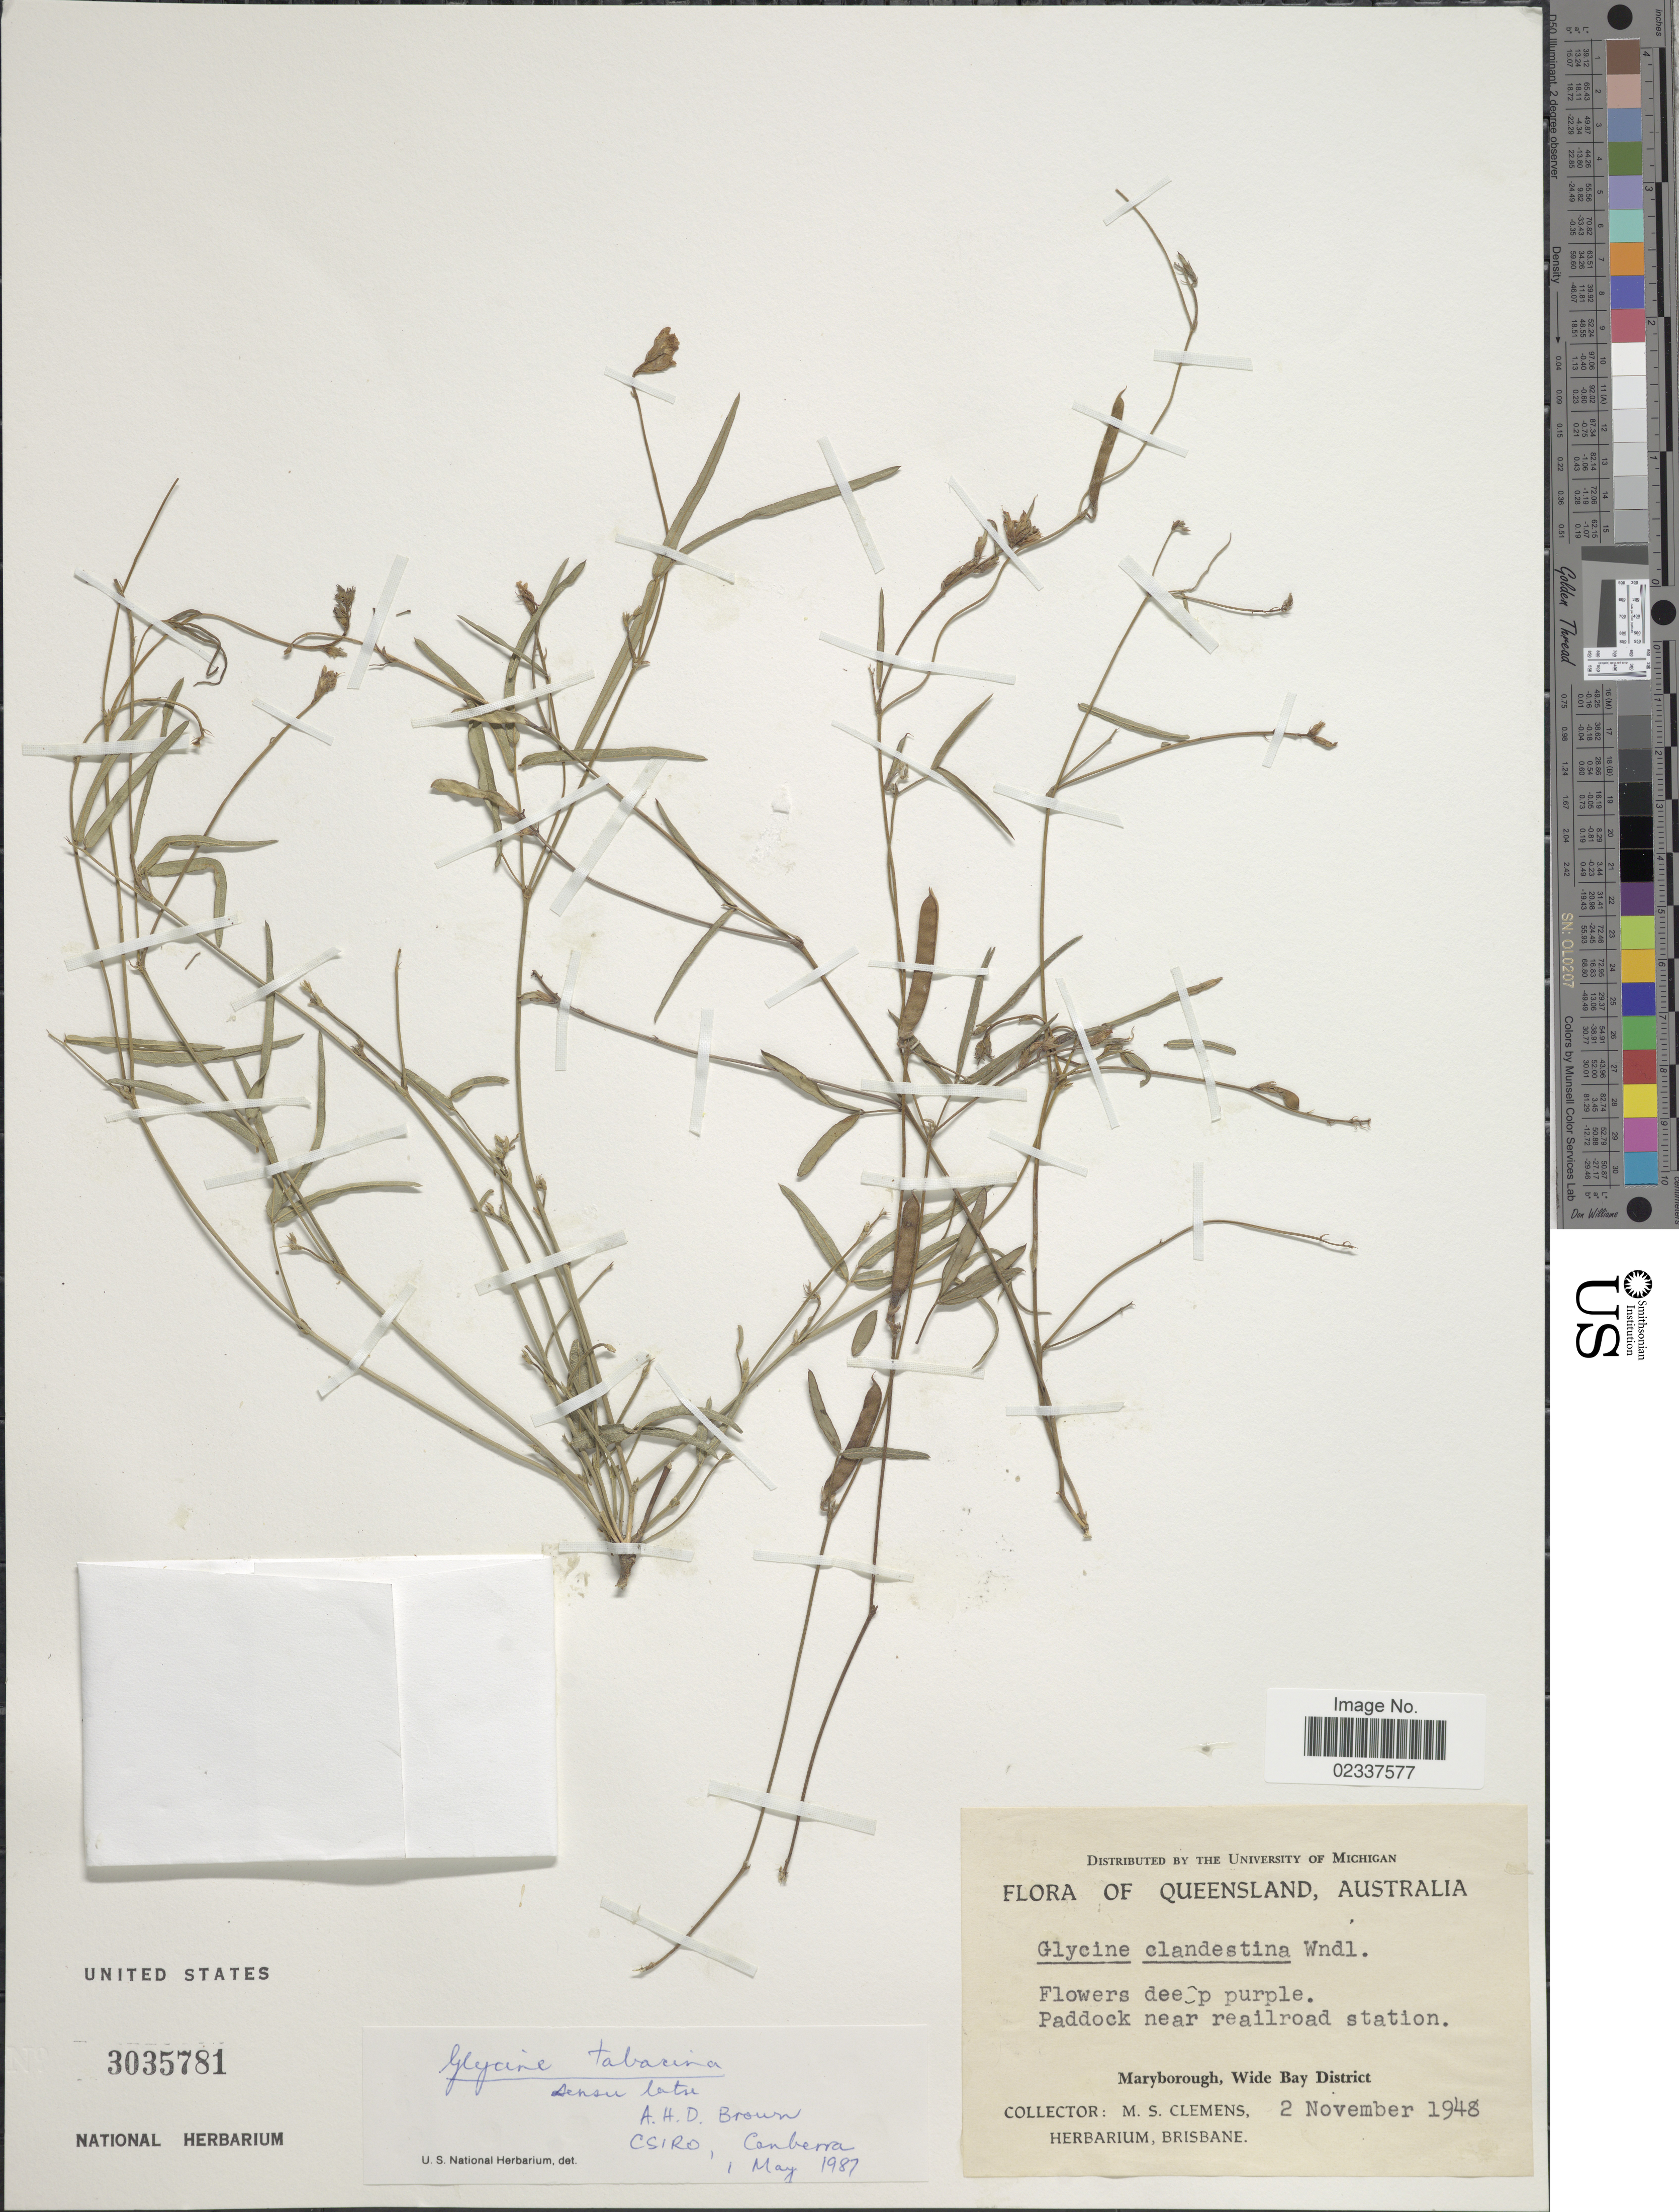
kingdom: Plantae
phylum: Tracheophyta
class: Magnoliopsida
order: Fabales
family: Fabaceae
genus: Glycine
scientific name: Glycine tabacina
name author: (Labill.) Benth.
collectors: M. S. Clemens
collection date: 1948-11-02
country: Australia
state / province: Queensland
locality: Paddock near railroad station, Maryborough, Wide Bay District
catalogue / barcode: US 3035781